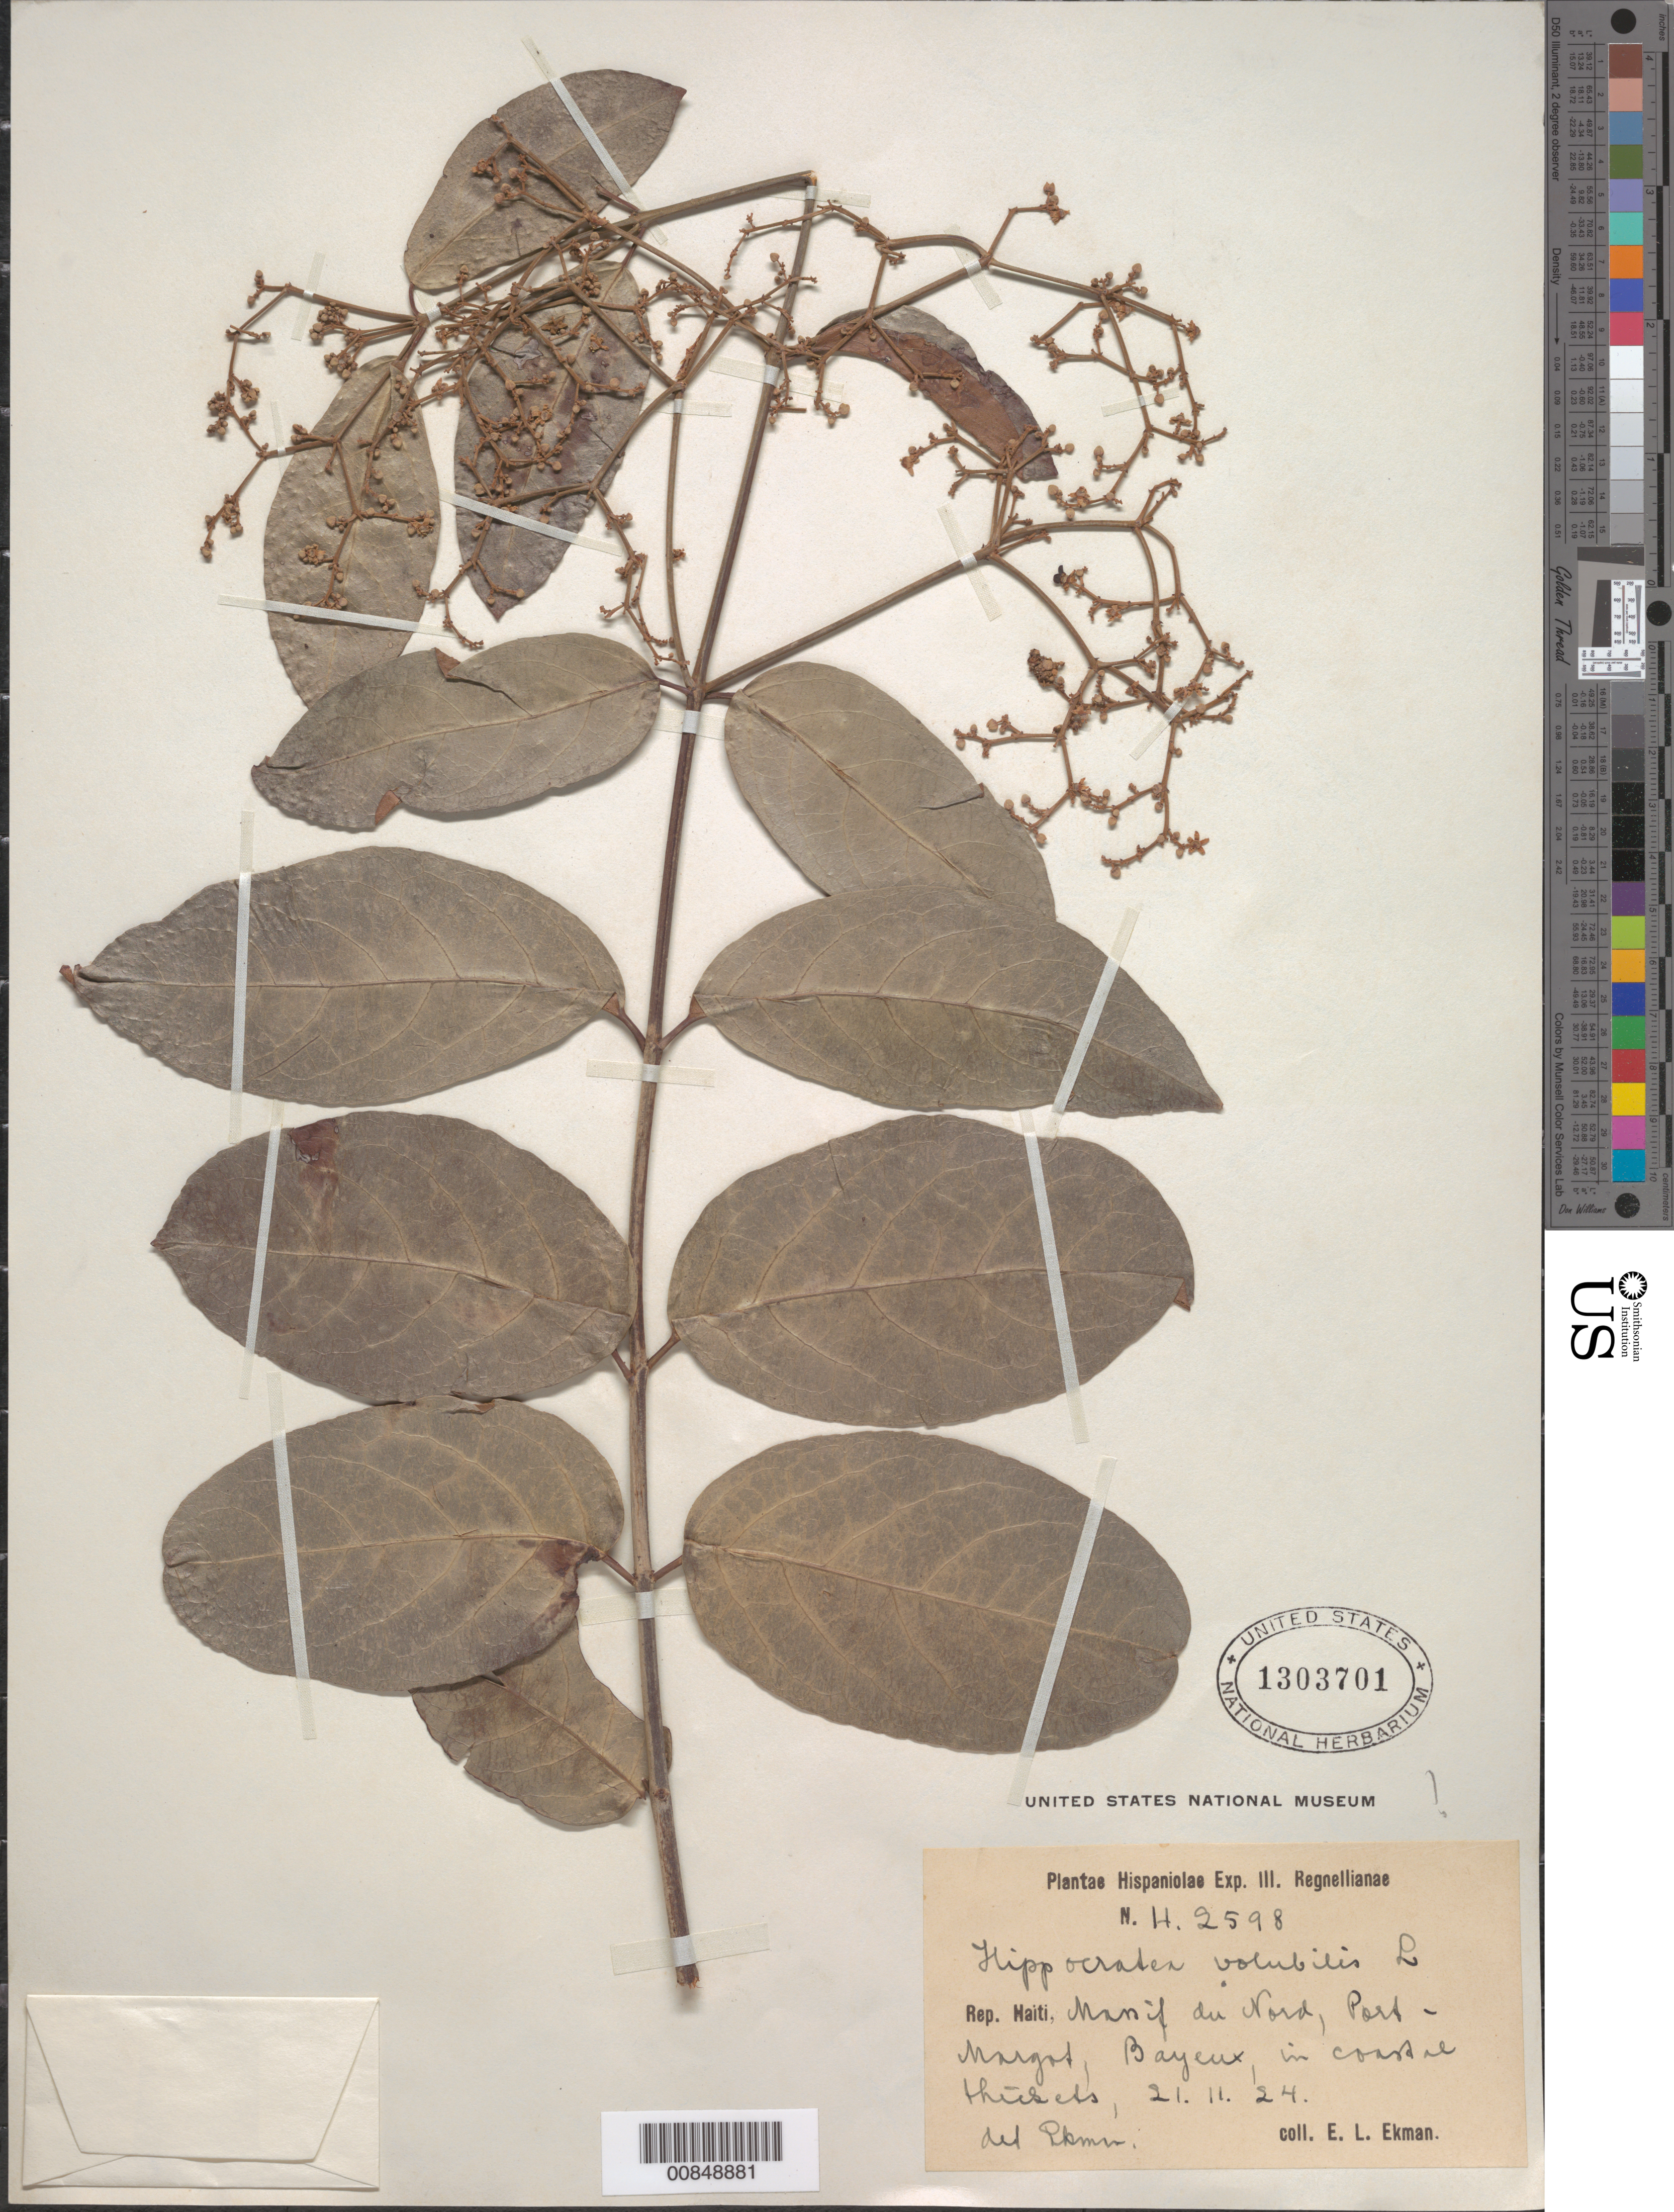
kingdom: Plantae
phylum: Tracheophyta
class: Magnoliopsida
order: Celastrales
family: Celastraceae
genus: Hippocratea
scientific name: Hippocratea volubilis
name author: L.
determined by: Ekman, E. L.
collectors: E. L. Ekman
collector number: H 2598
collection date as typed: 21 Nov 1924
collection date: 1924-11-21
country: Haiti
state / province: Nord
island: Hispaniola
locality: Massif du Nord, Port Margot, Bayeux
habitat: In coastal thickets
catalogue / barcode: US 1303701